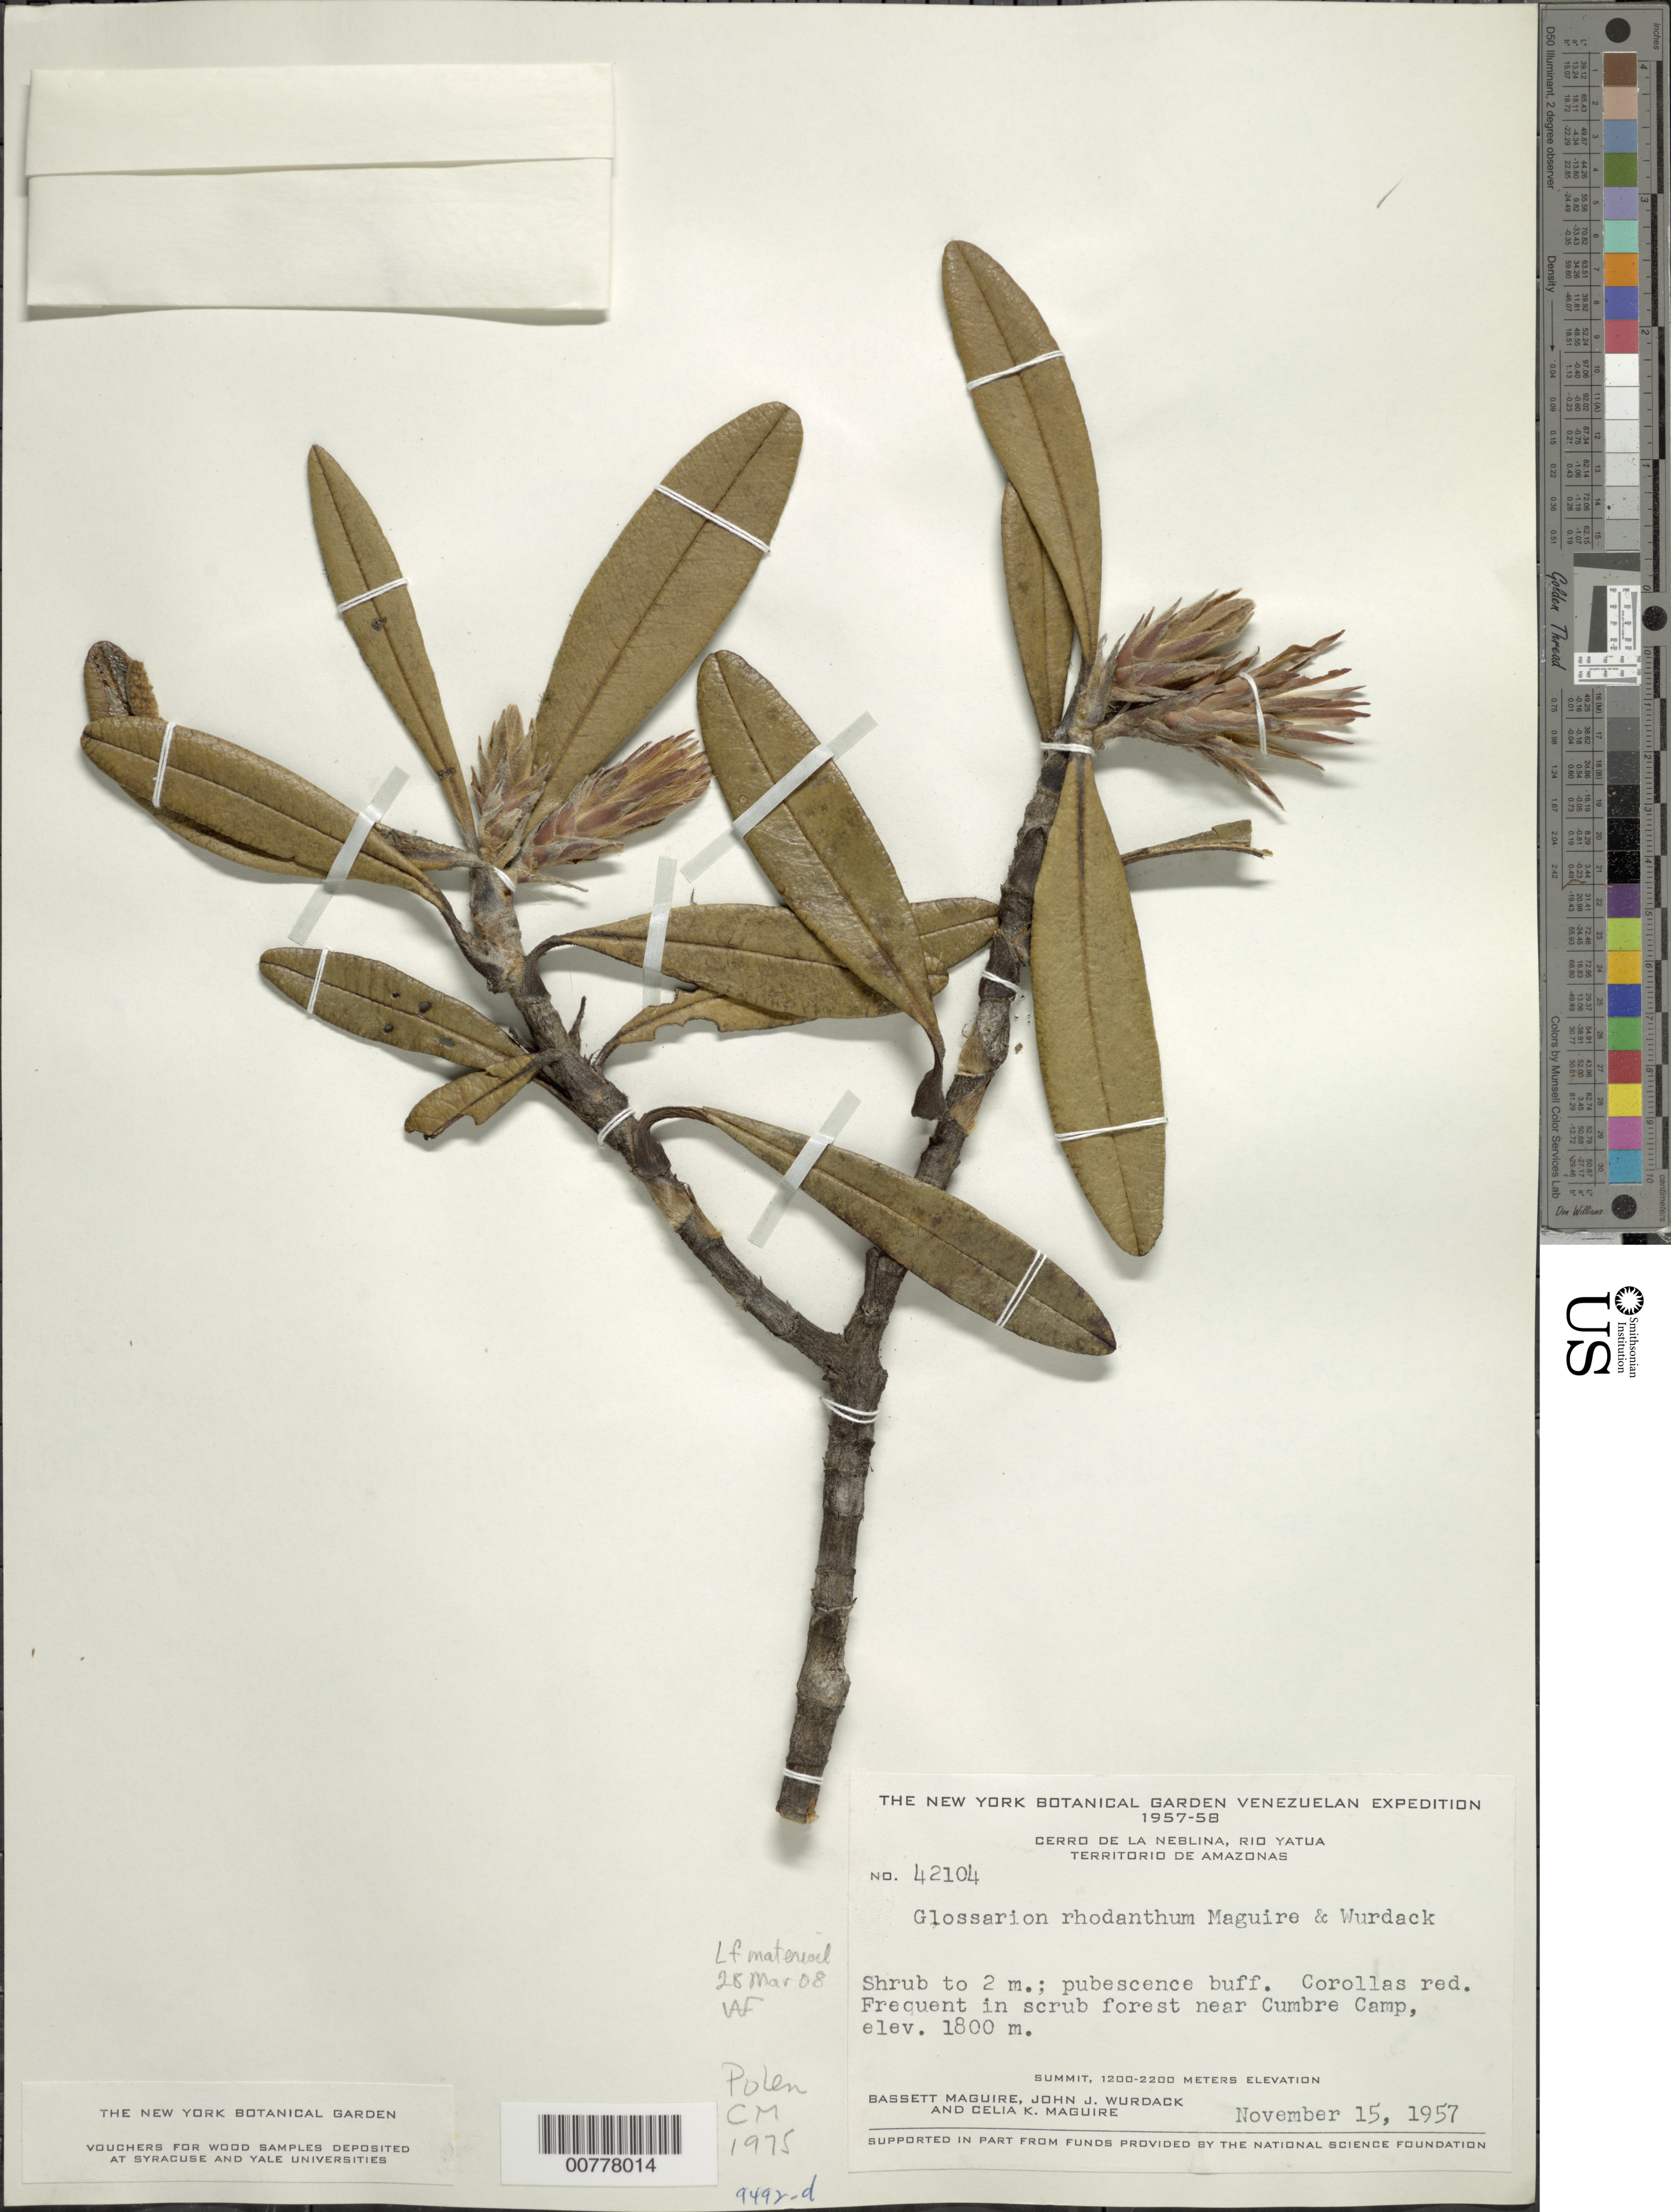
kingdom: Plantae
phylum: Tracheophyta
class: Magnoliopsida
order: Asterales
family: Asteraceae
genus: Glossarion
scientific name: Glossarion rhodanthum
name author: Maguire & Wurdack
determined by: Pruski, J. F.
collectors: B. Maguire, J. J. Wurdack & C. K. Maguire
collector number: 42104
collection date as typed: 15-Nov-57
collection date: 1957-11-15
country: Venezuela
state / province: Amazonas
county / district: Río Negro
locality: Cerro de la Neblina, Río Yatua, Cumbre Camp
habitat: Scrub forest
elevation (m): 1800